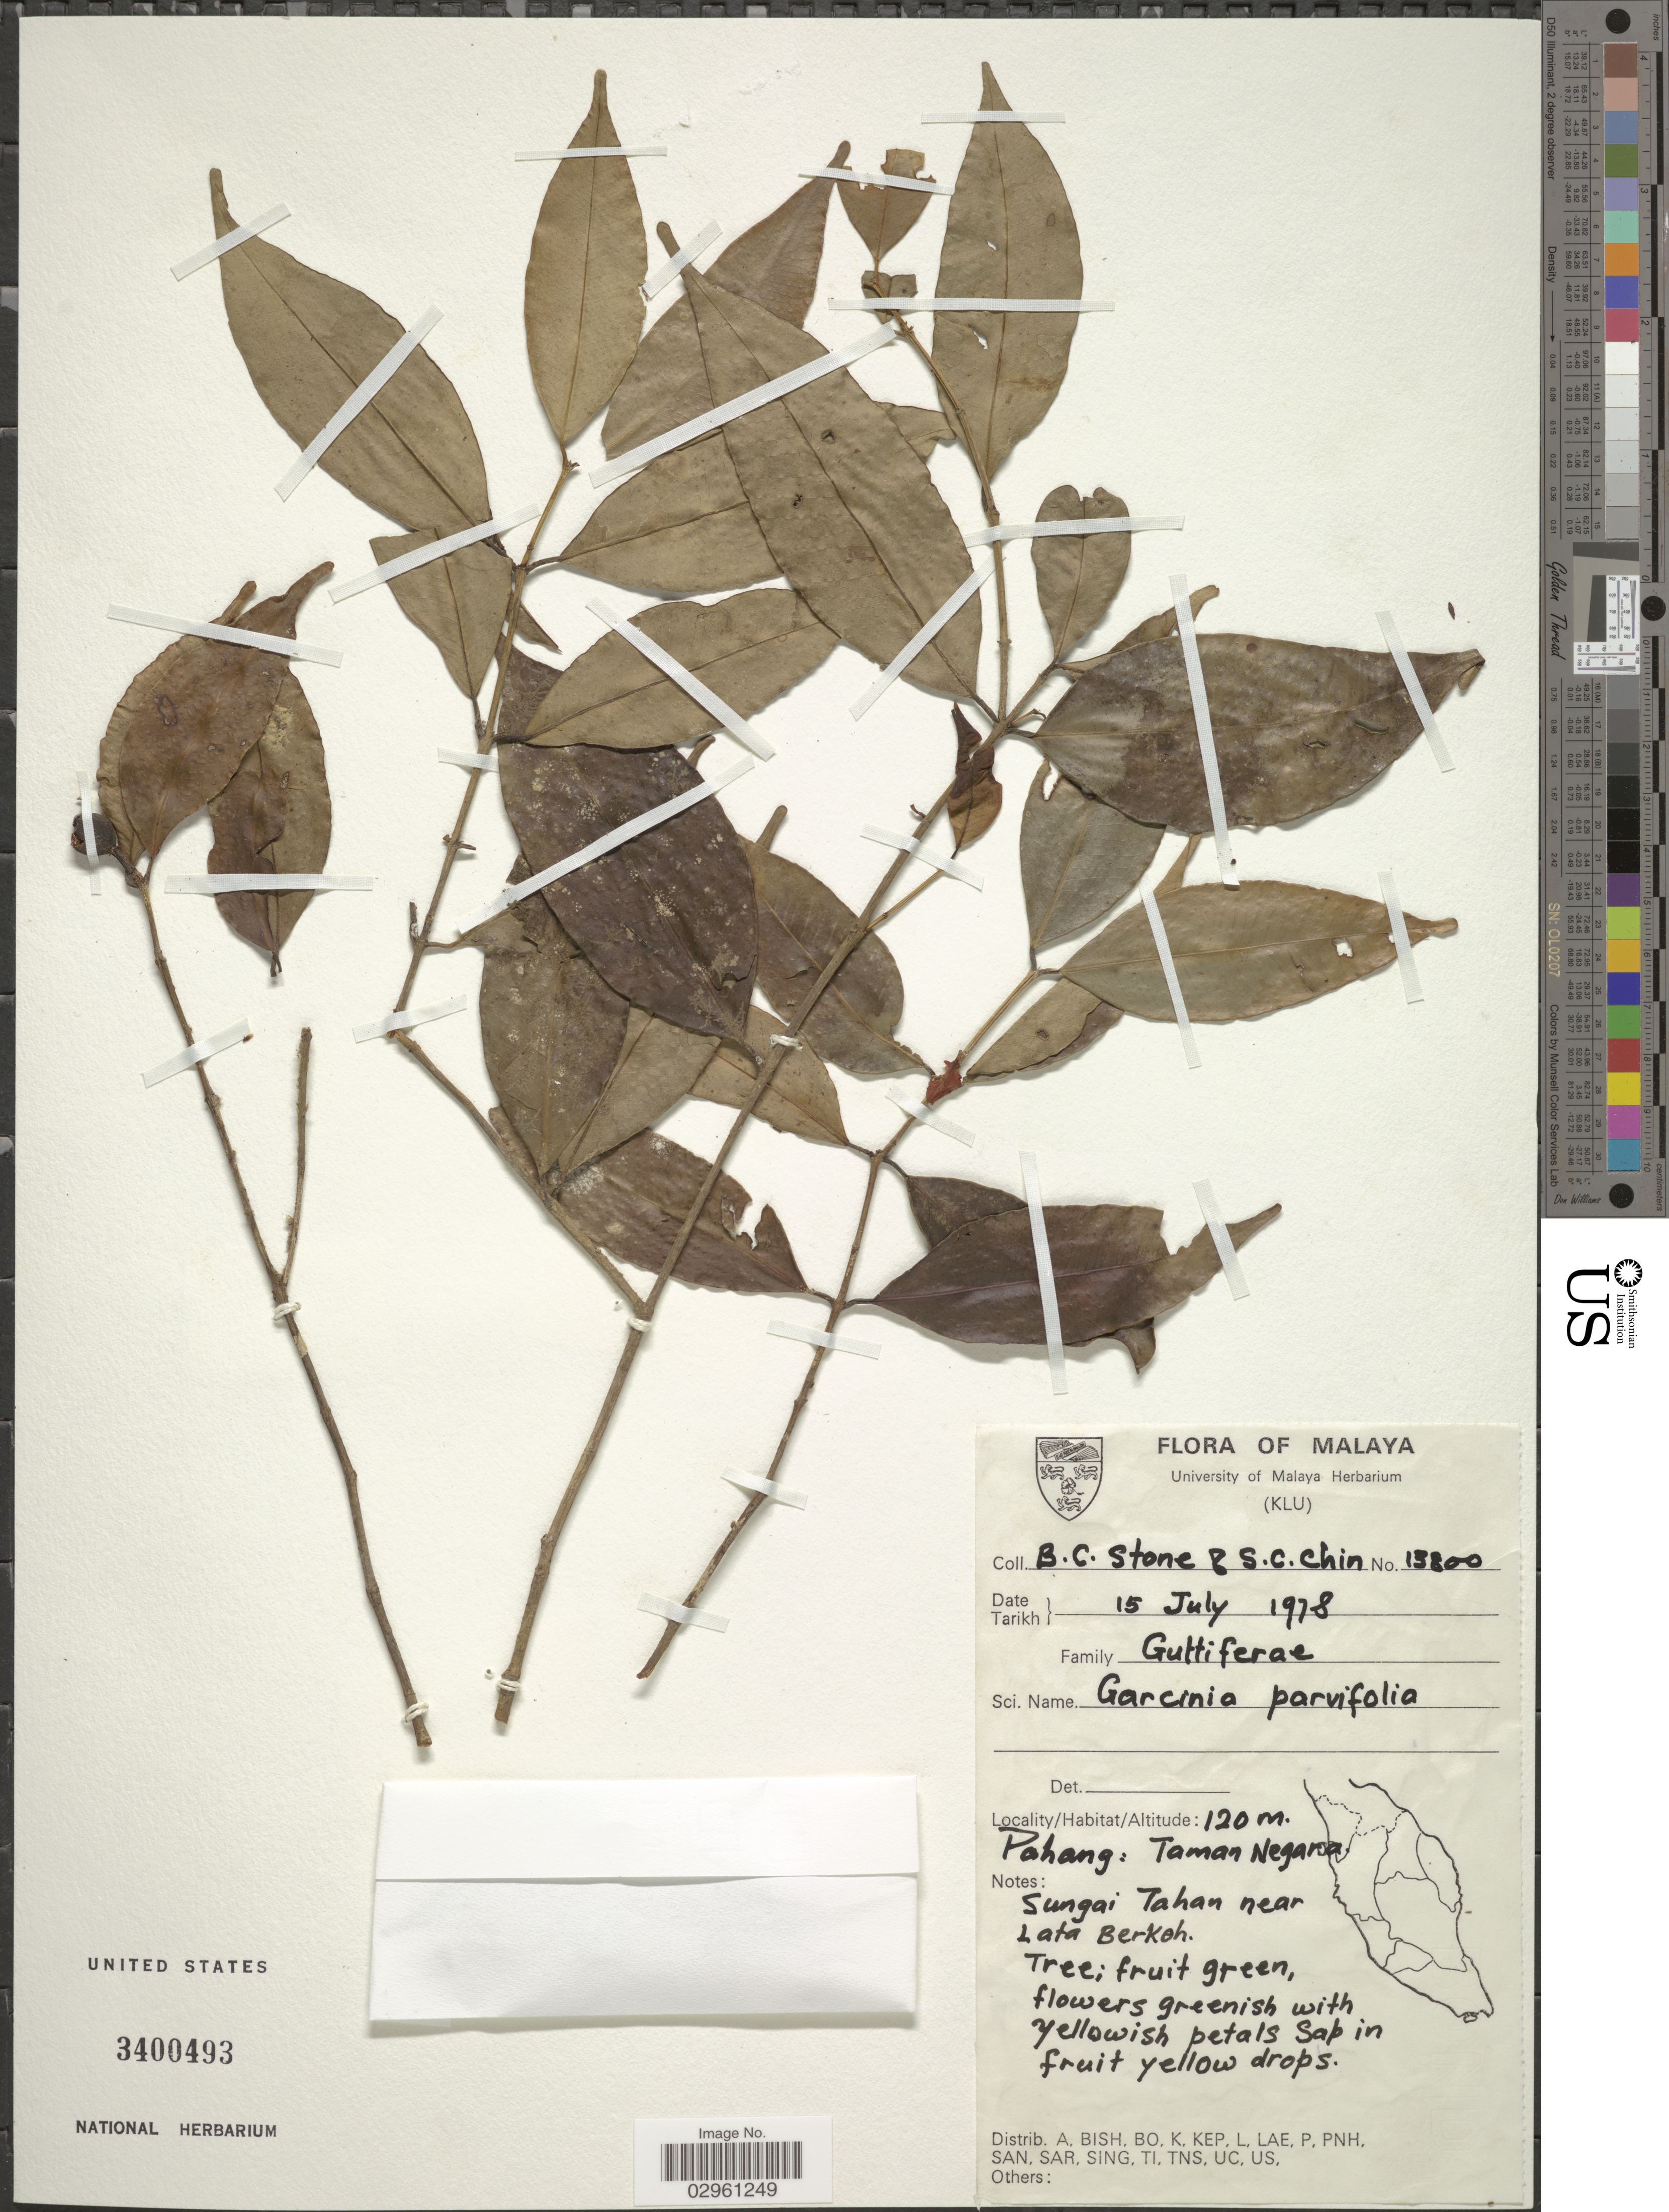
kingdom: Plantae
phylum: Tracheophyta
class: Magnoliopsida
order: Malpighiales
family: Clusiaceae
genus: Garcinia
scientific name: Garcinia parvifolia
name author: (Miq.) Miq.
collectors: B. C. Stone & S. Chin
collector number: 13800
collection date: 1978-07-15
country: Malaysia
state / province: Pahang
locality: Taman Negara. Sungai Tahan near Lata Berkoh. Malaya.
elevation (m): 120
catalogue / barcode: US 3400493